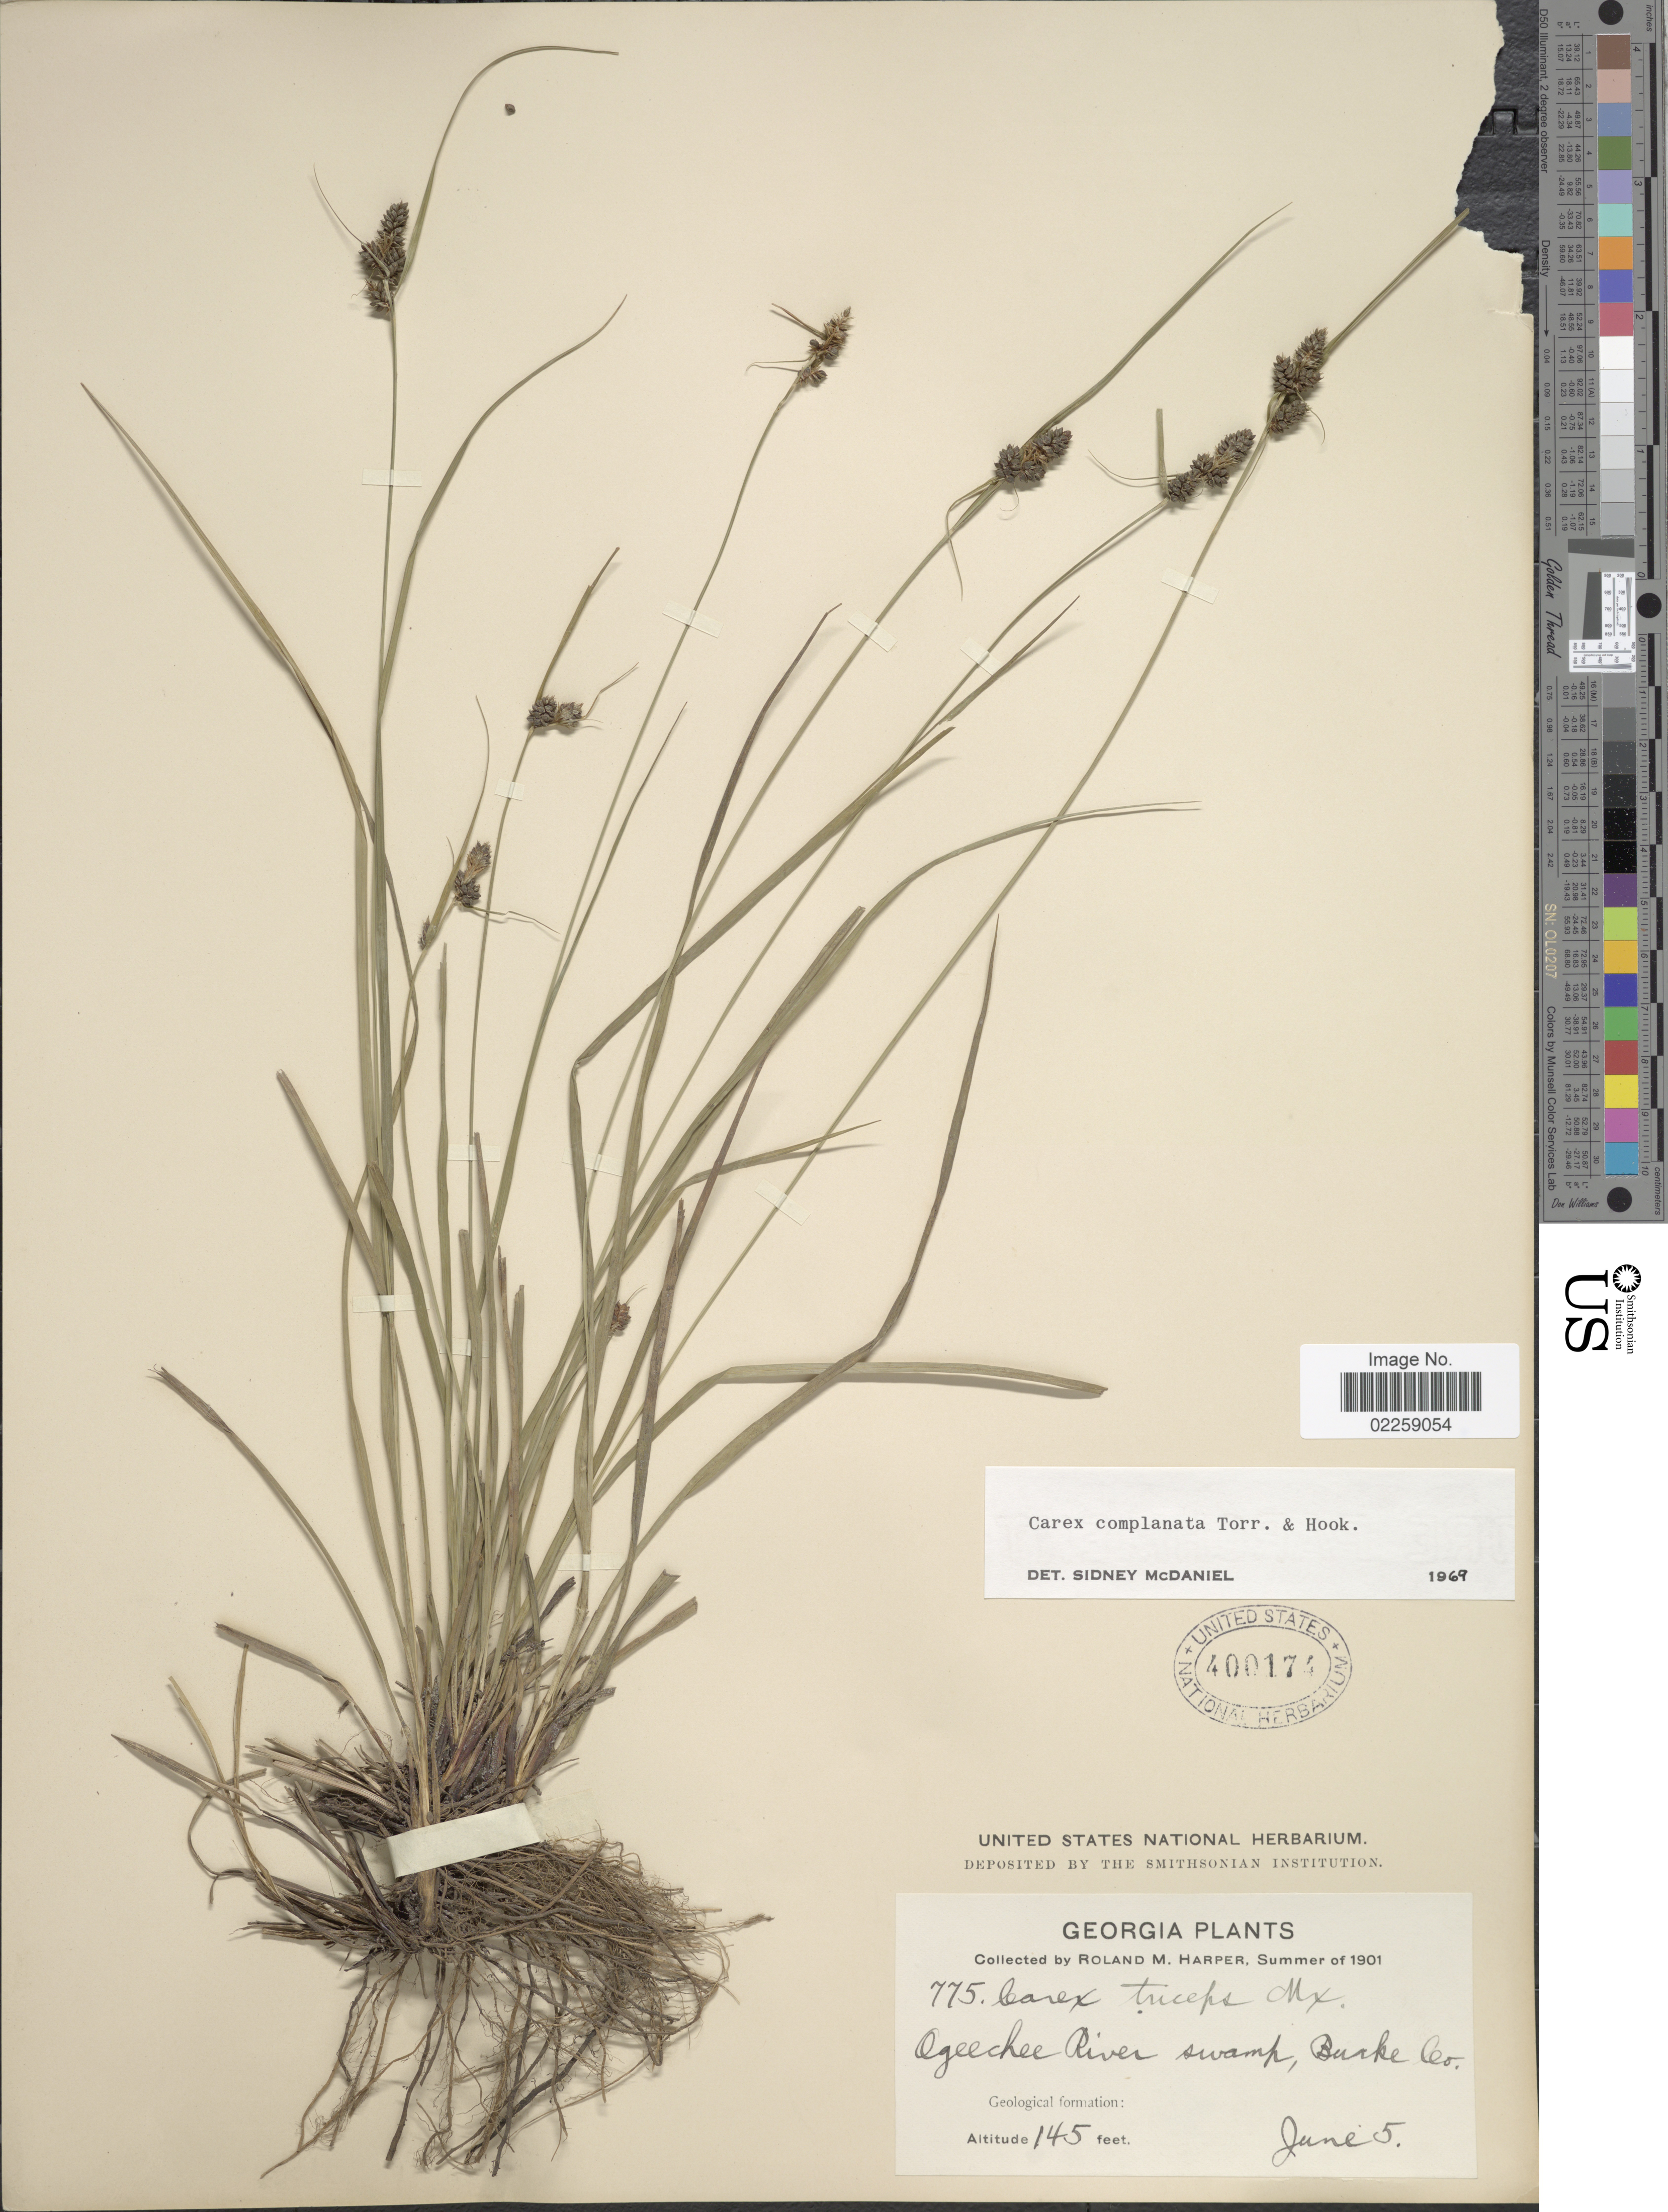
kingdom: Plantae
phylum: Tracheophyta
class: Liliopsida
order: Poales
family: Cyperaceae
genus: Carex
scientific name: Carex complanata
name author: Torr. & Hook.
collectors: R. M. Harper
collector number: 775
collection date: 1901-06-05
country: United States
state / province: Georgia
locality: Ogeechee River swamp, Burke Co.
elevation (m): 44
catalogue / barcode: US 400174